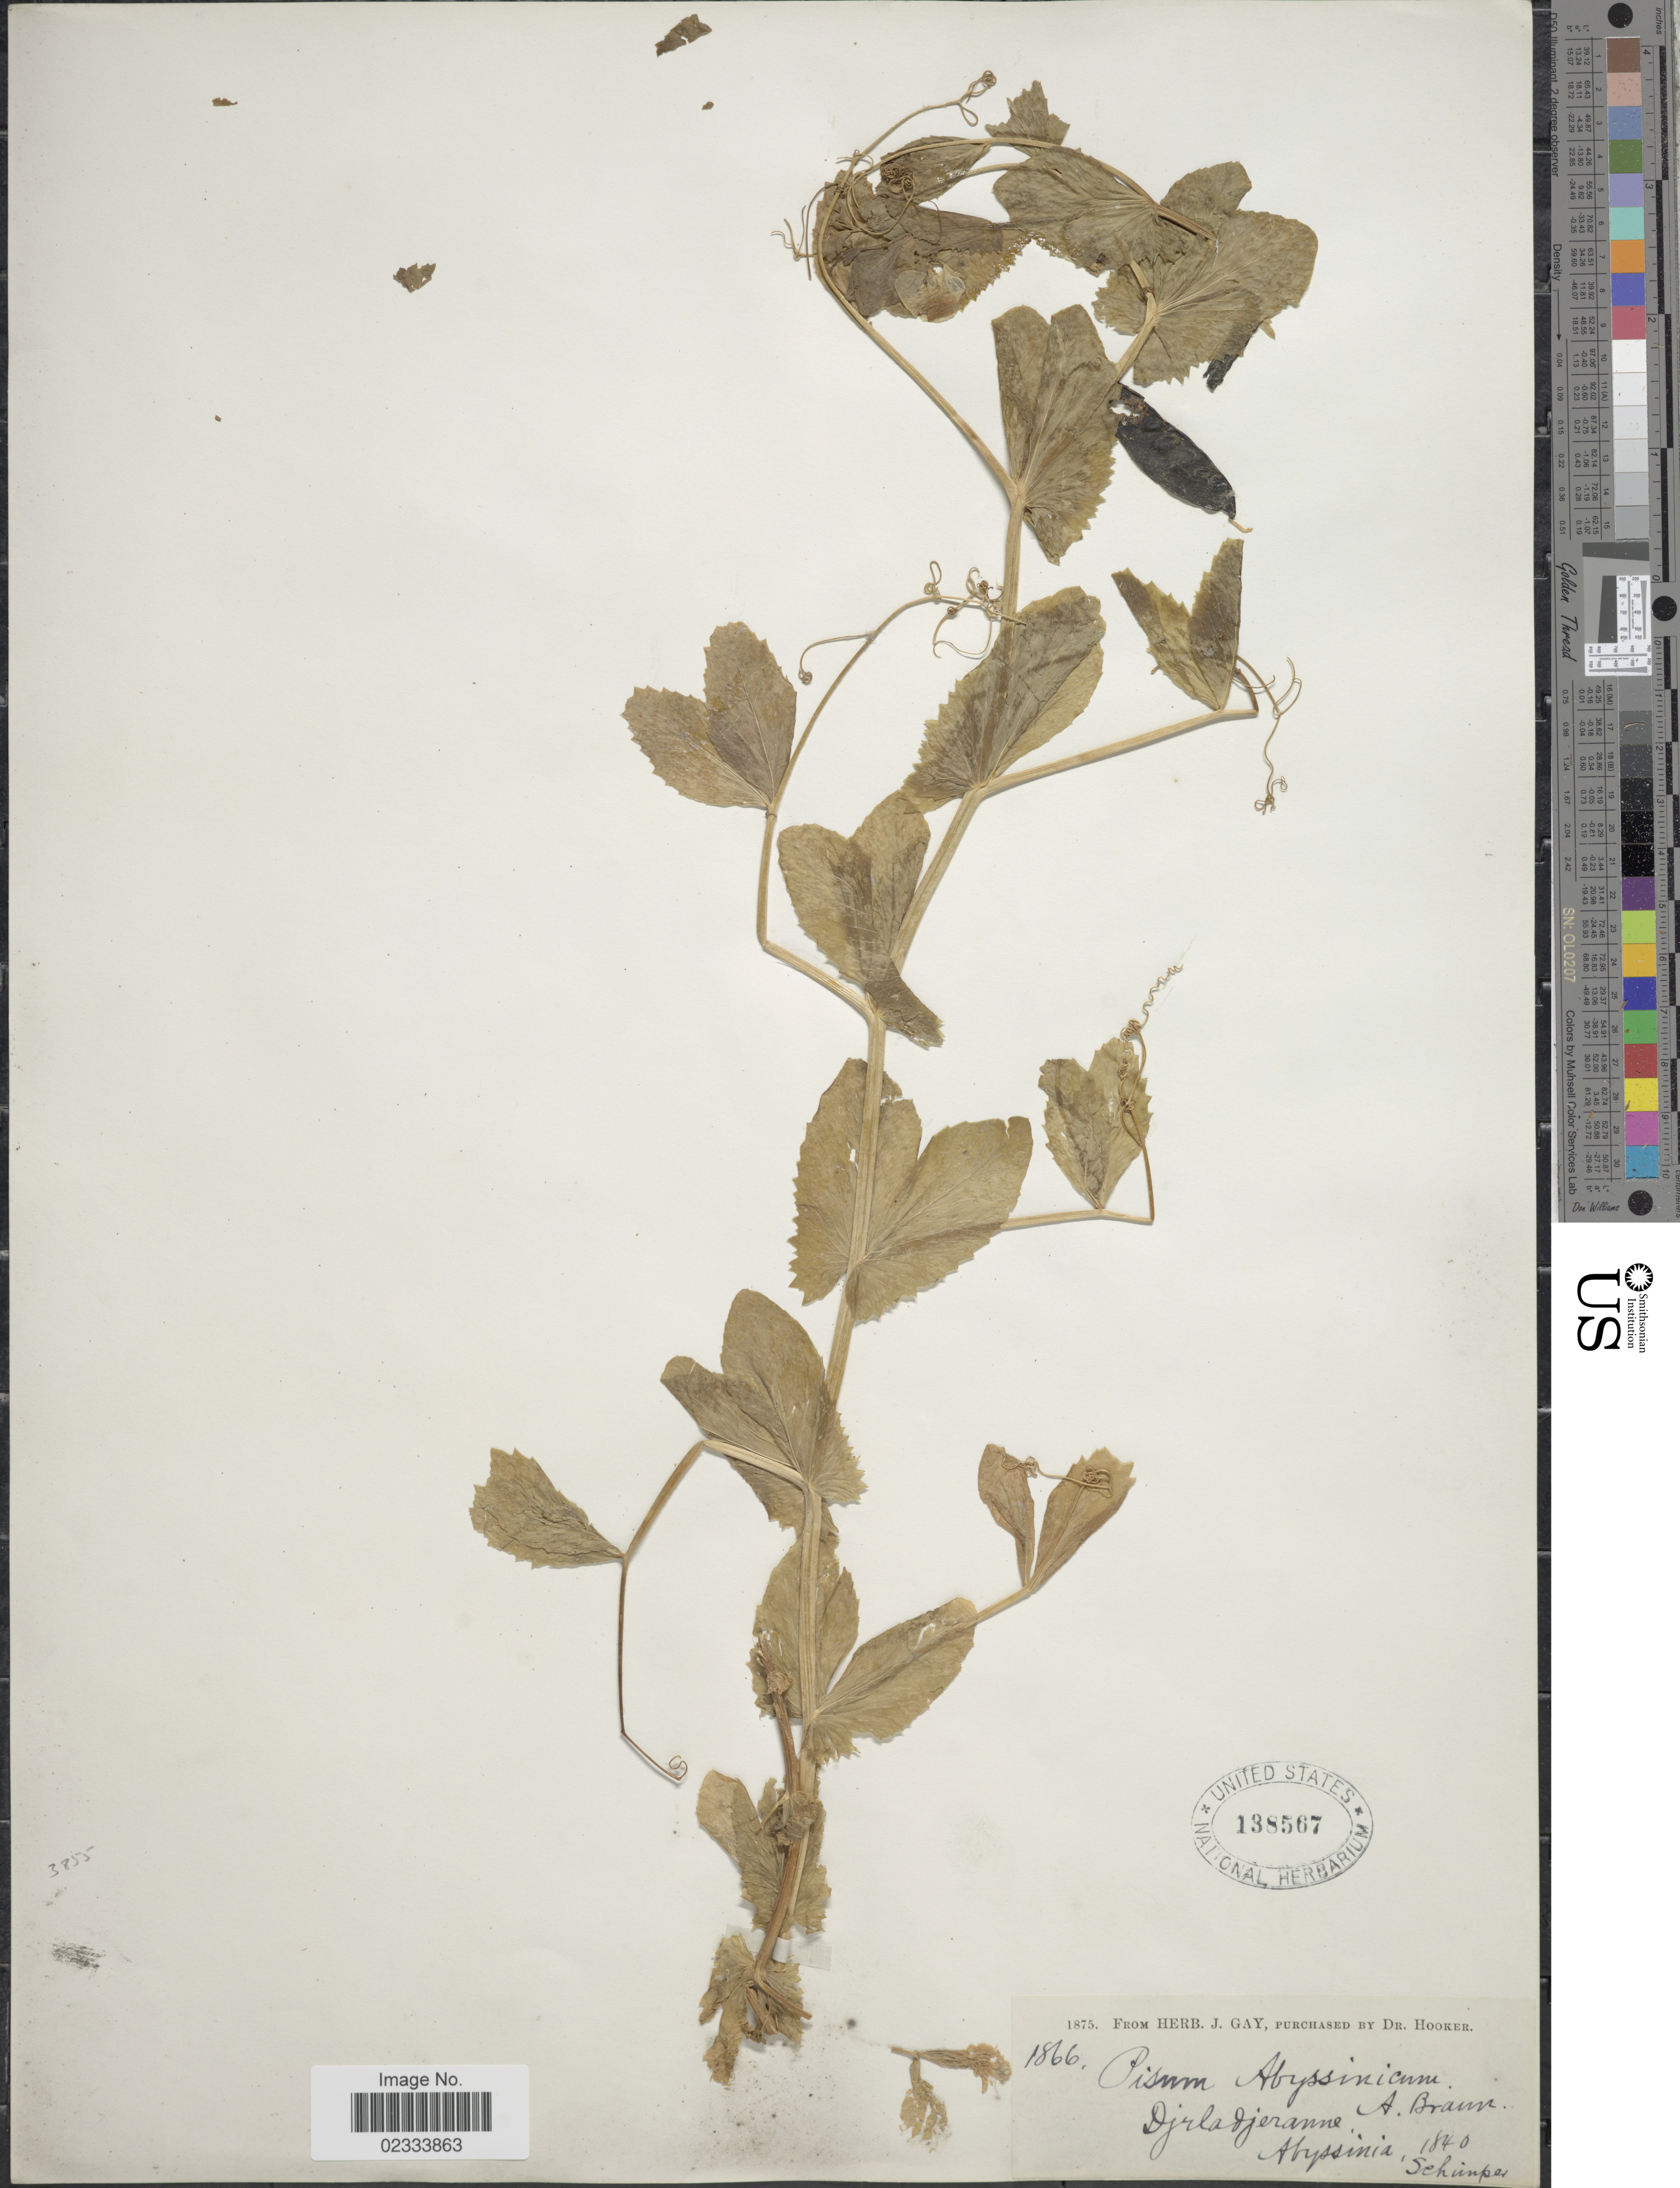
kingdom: Plantae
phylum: Tracheophyta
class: Magnoliopsida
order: Fabales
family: Fabaceae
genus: Pisum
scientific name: Pisum sativum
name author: L.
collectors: -. Schimper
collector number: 1866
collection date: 1840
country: Ethiopia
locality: Djrladjeranne, Abyssinia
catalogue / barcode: US 138567